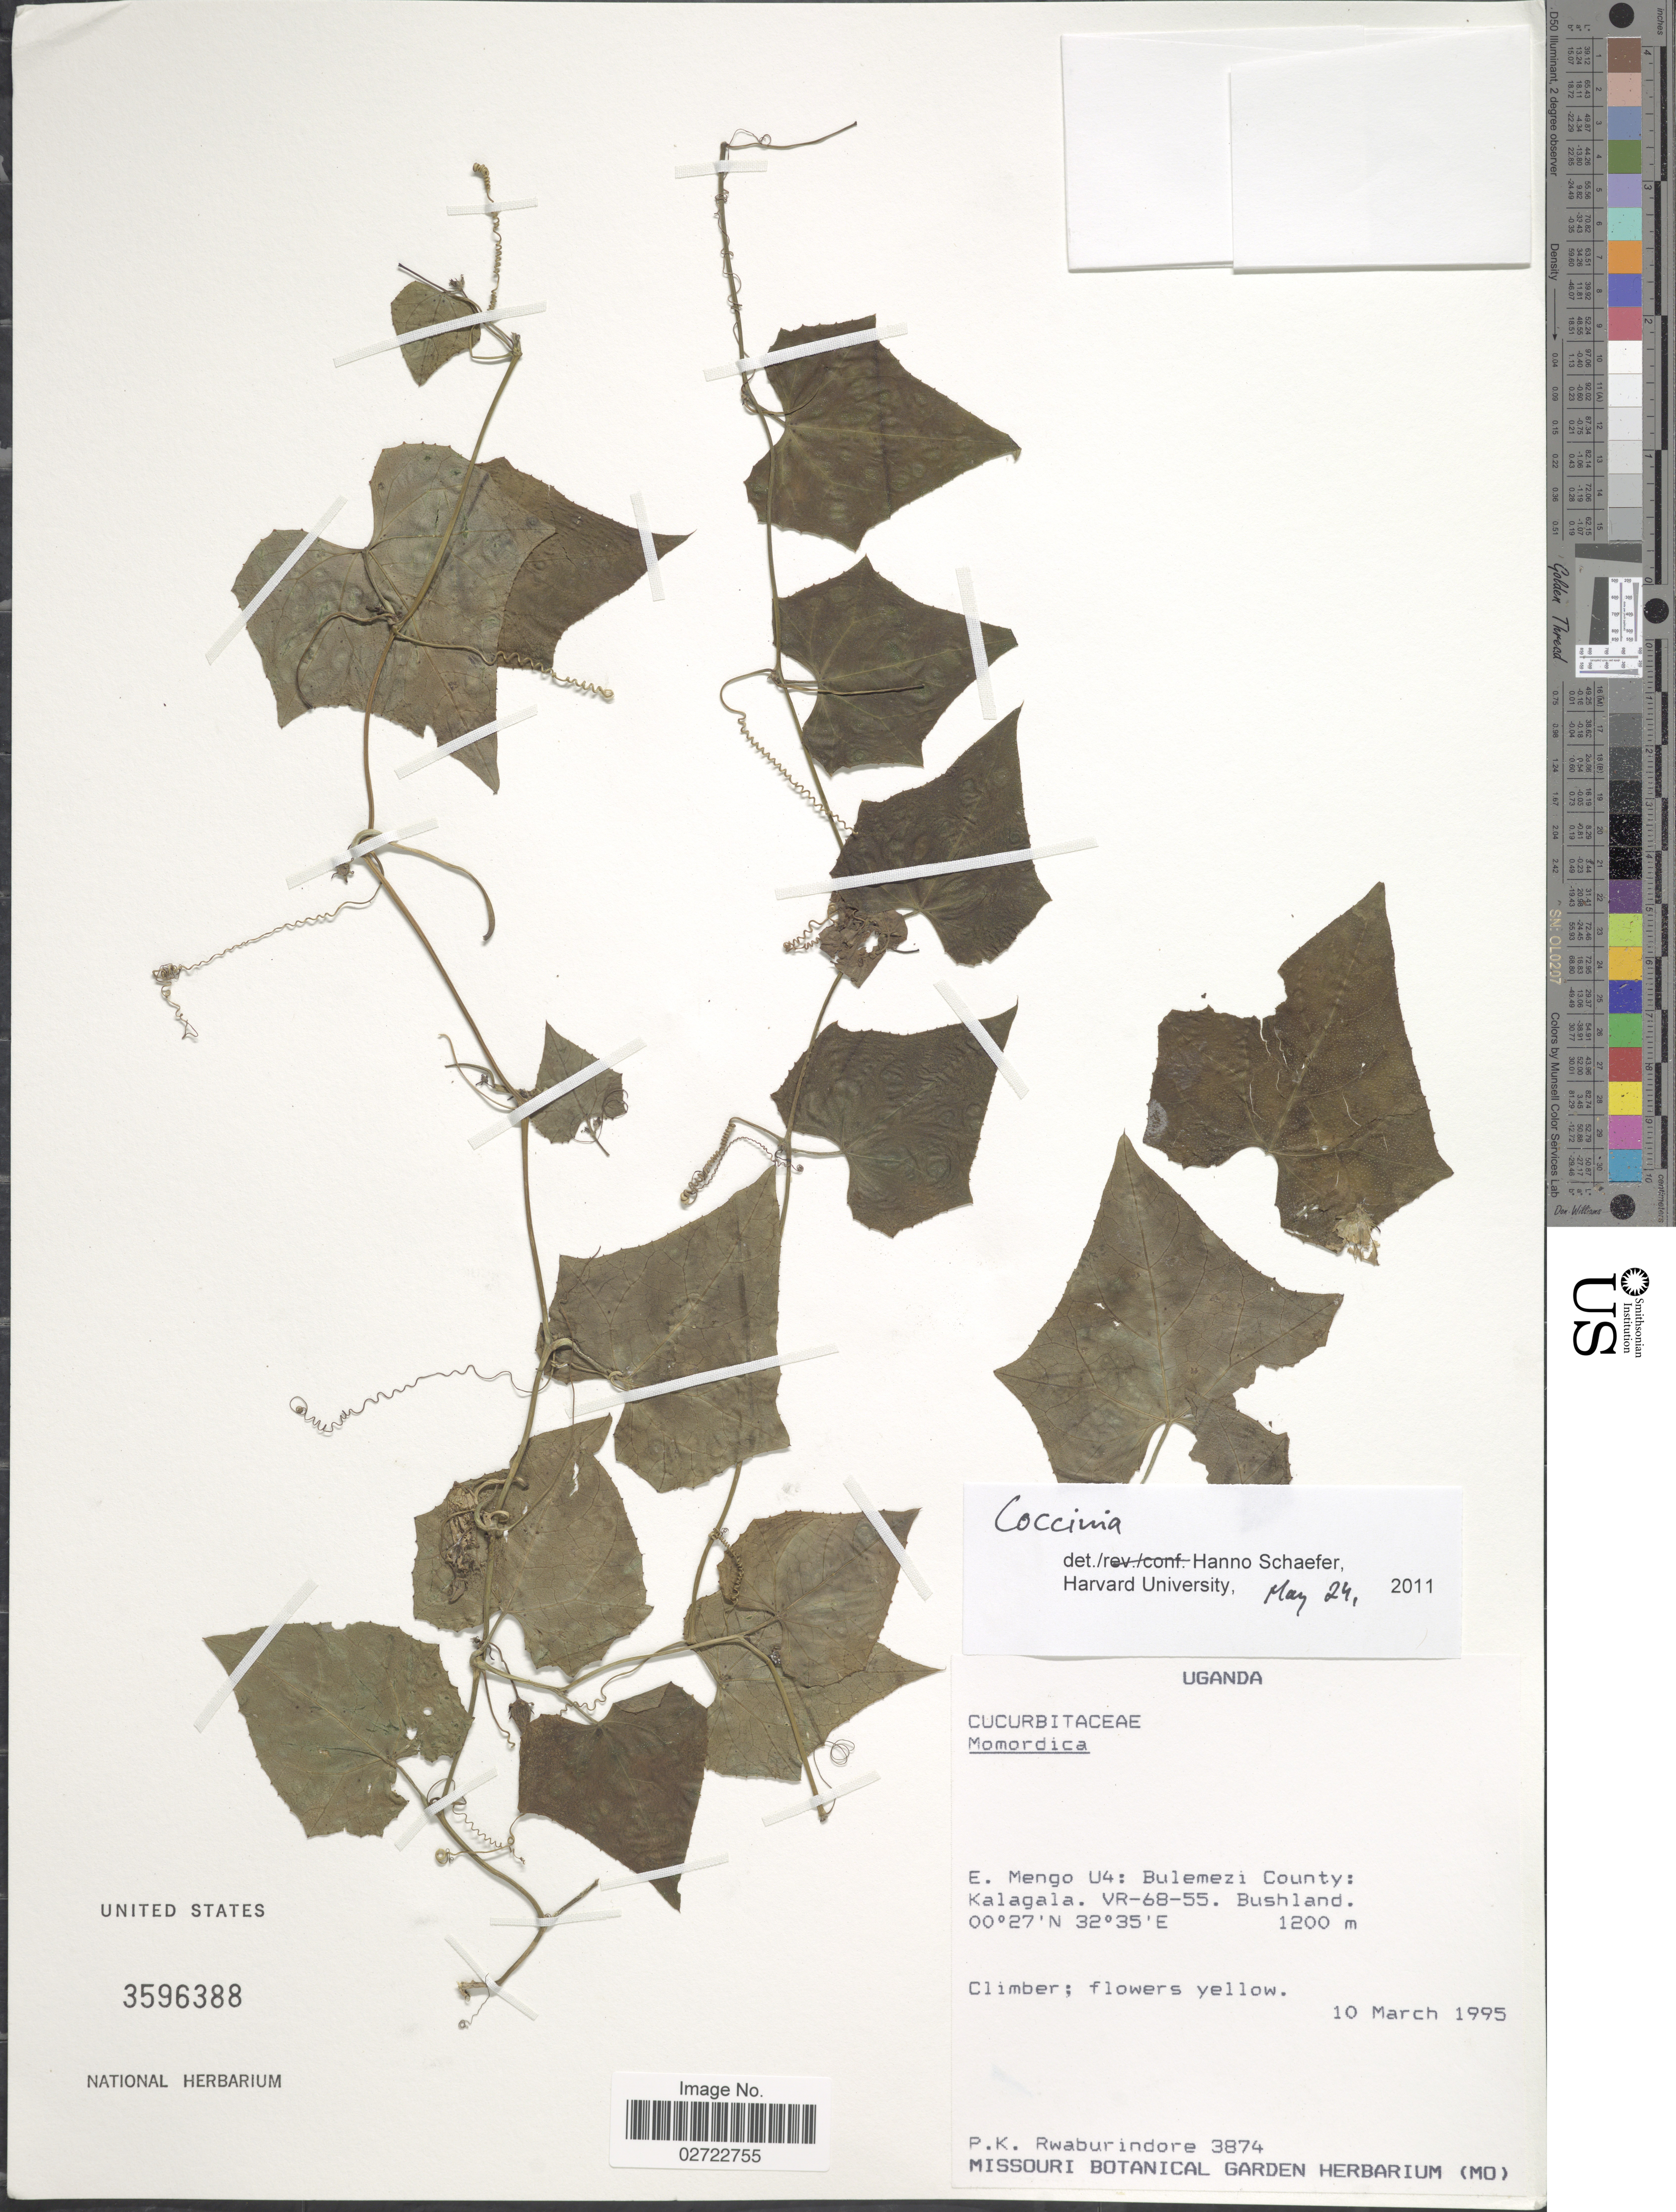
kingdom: Plantae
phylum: Tracheophyta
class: Magnoliopsida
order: Cucurbitales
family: Cucurbitaceae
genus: Coccinia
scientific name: Coccinia sp.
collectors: P. Rwaburindore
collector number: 3874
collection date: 1995-03-10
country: Uganda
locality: E. Mengo U4: Bulemezi County, Kalagala. VR-68-55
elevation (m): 1200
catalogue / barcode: US 3596388